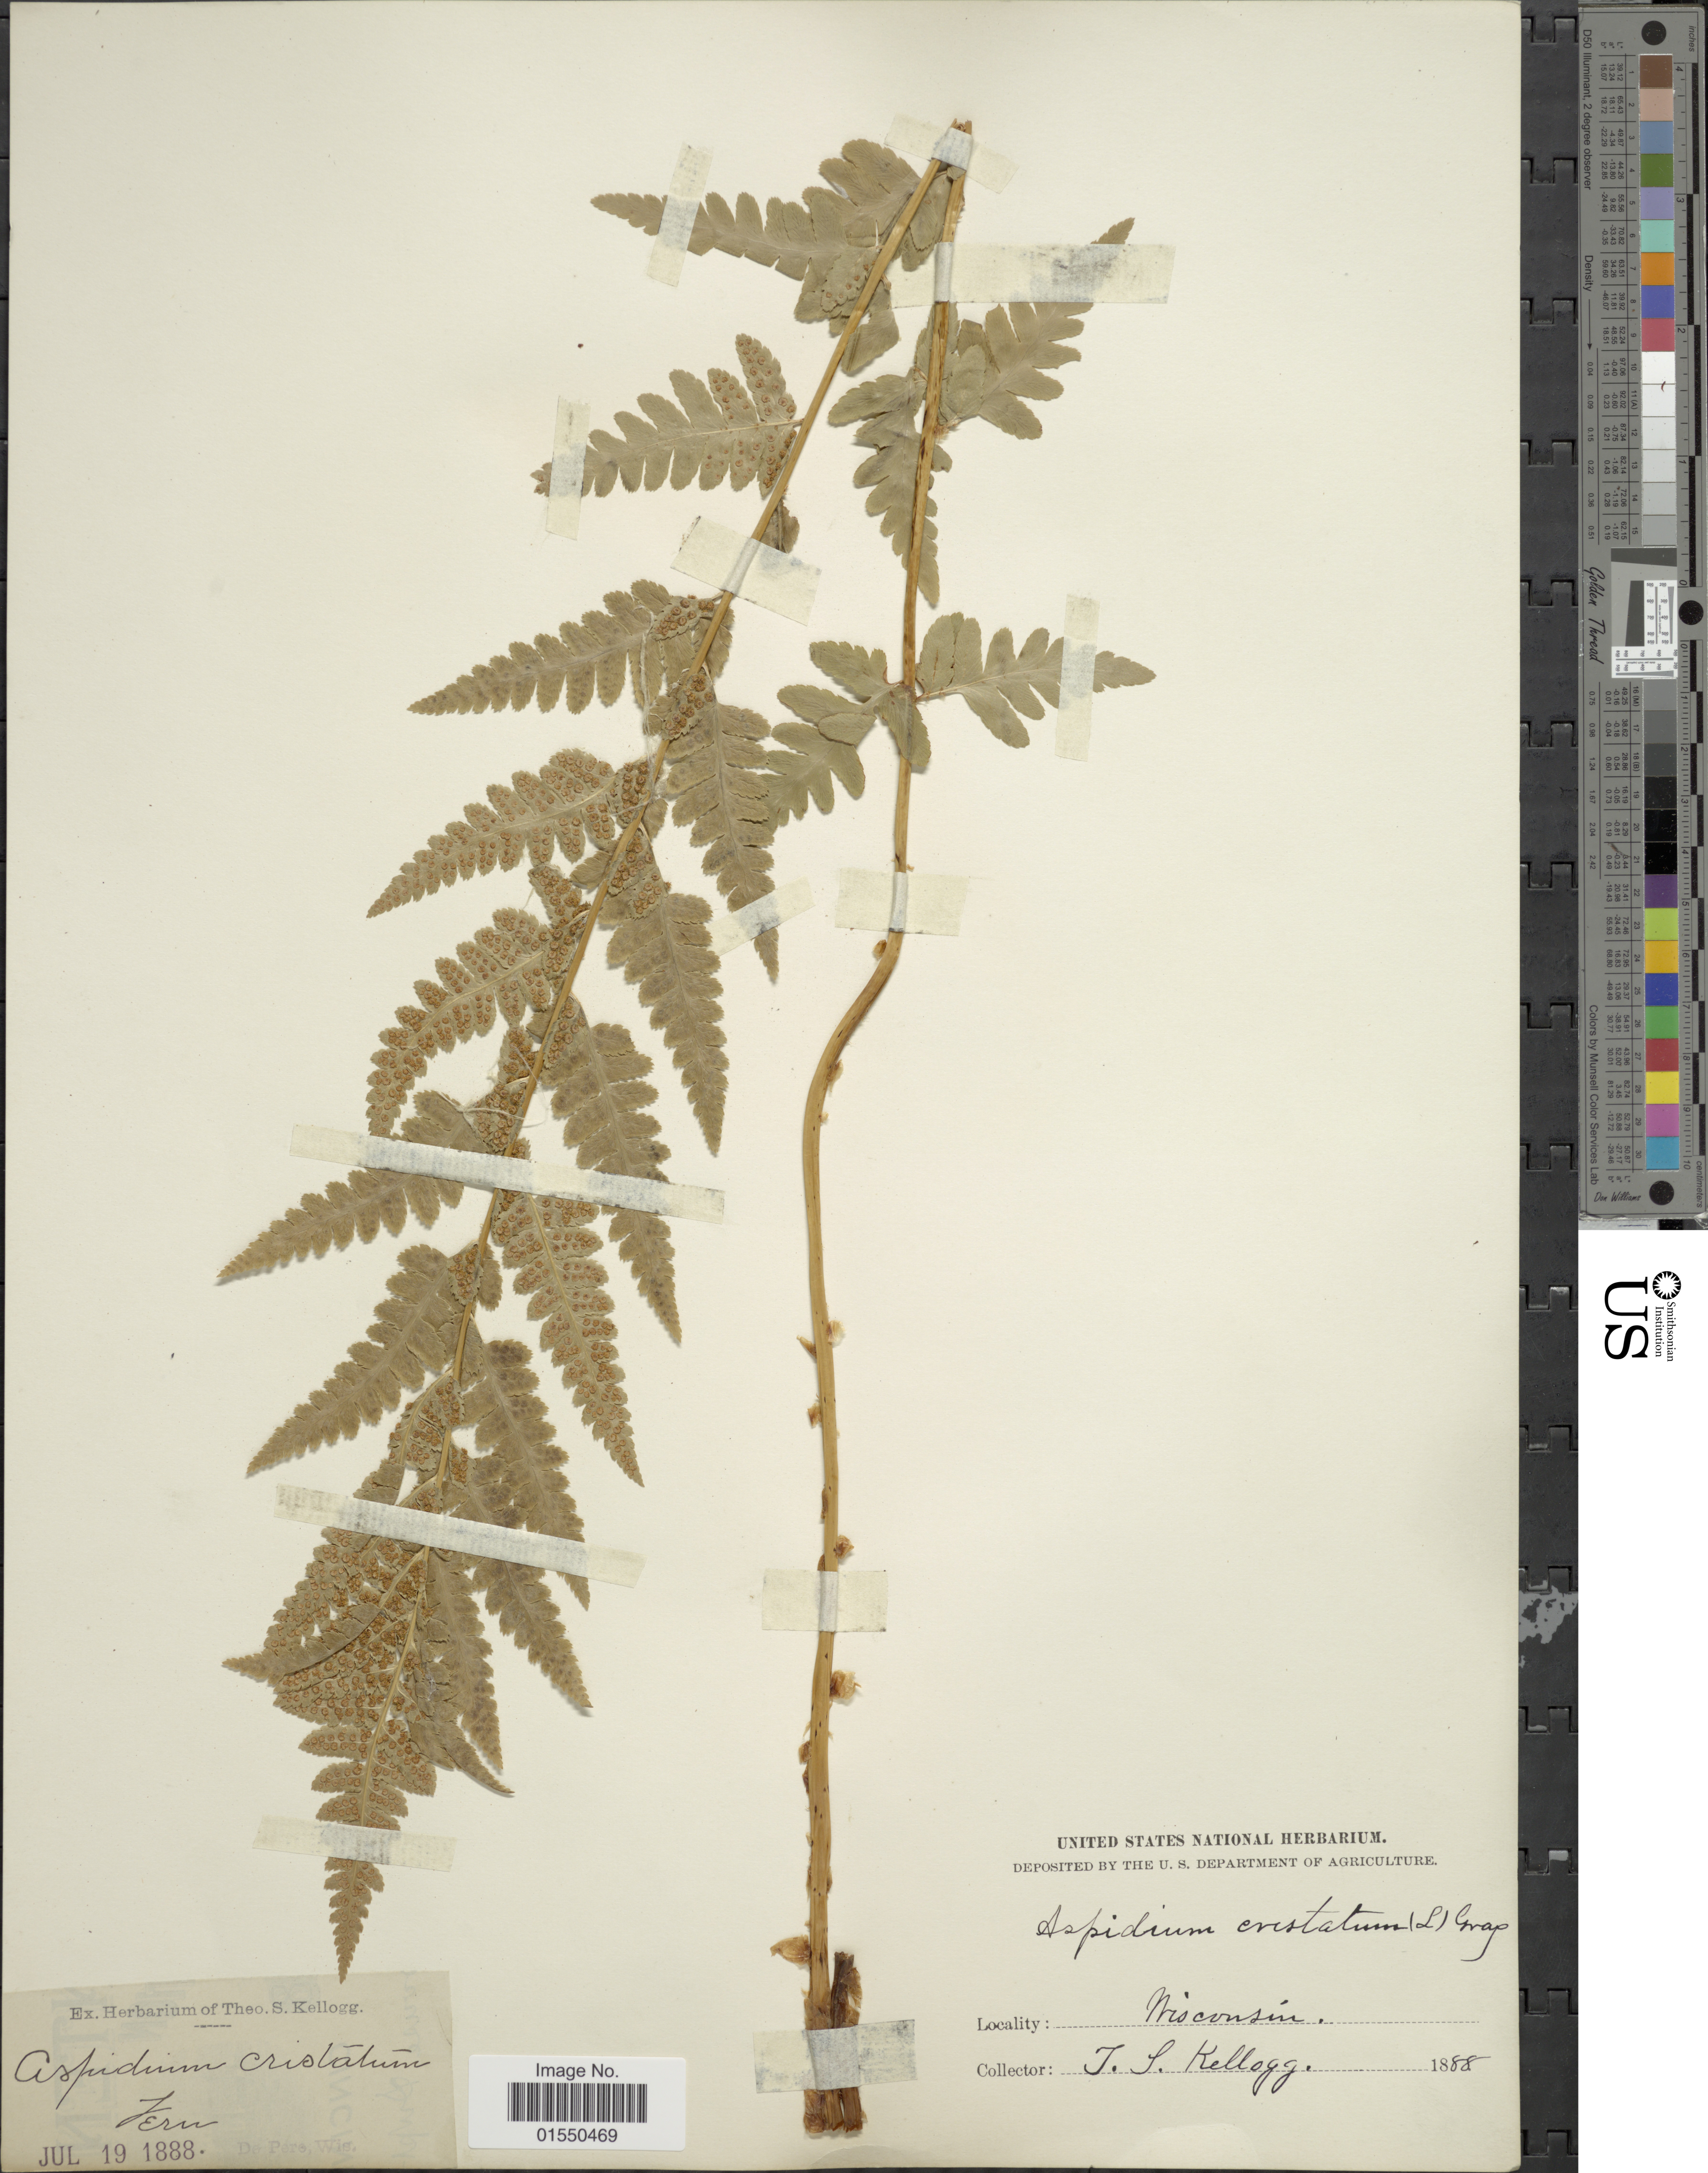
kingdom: Plantae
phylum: Tracheophyta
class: Polypodiopsida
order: Polypodiales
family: Dryopteridaceae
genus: Dryopteris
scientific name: Dryopteris cristata var. spinulosa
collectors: T. S. Kellogg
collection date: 1888-07-19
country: United States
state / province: Wisconsin